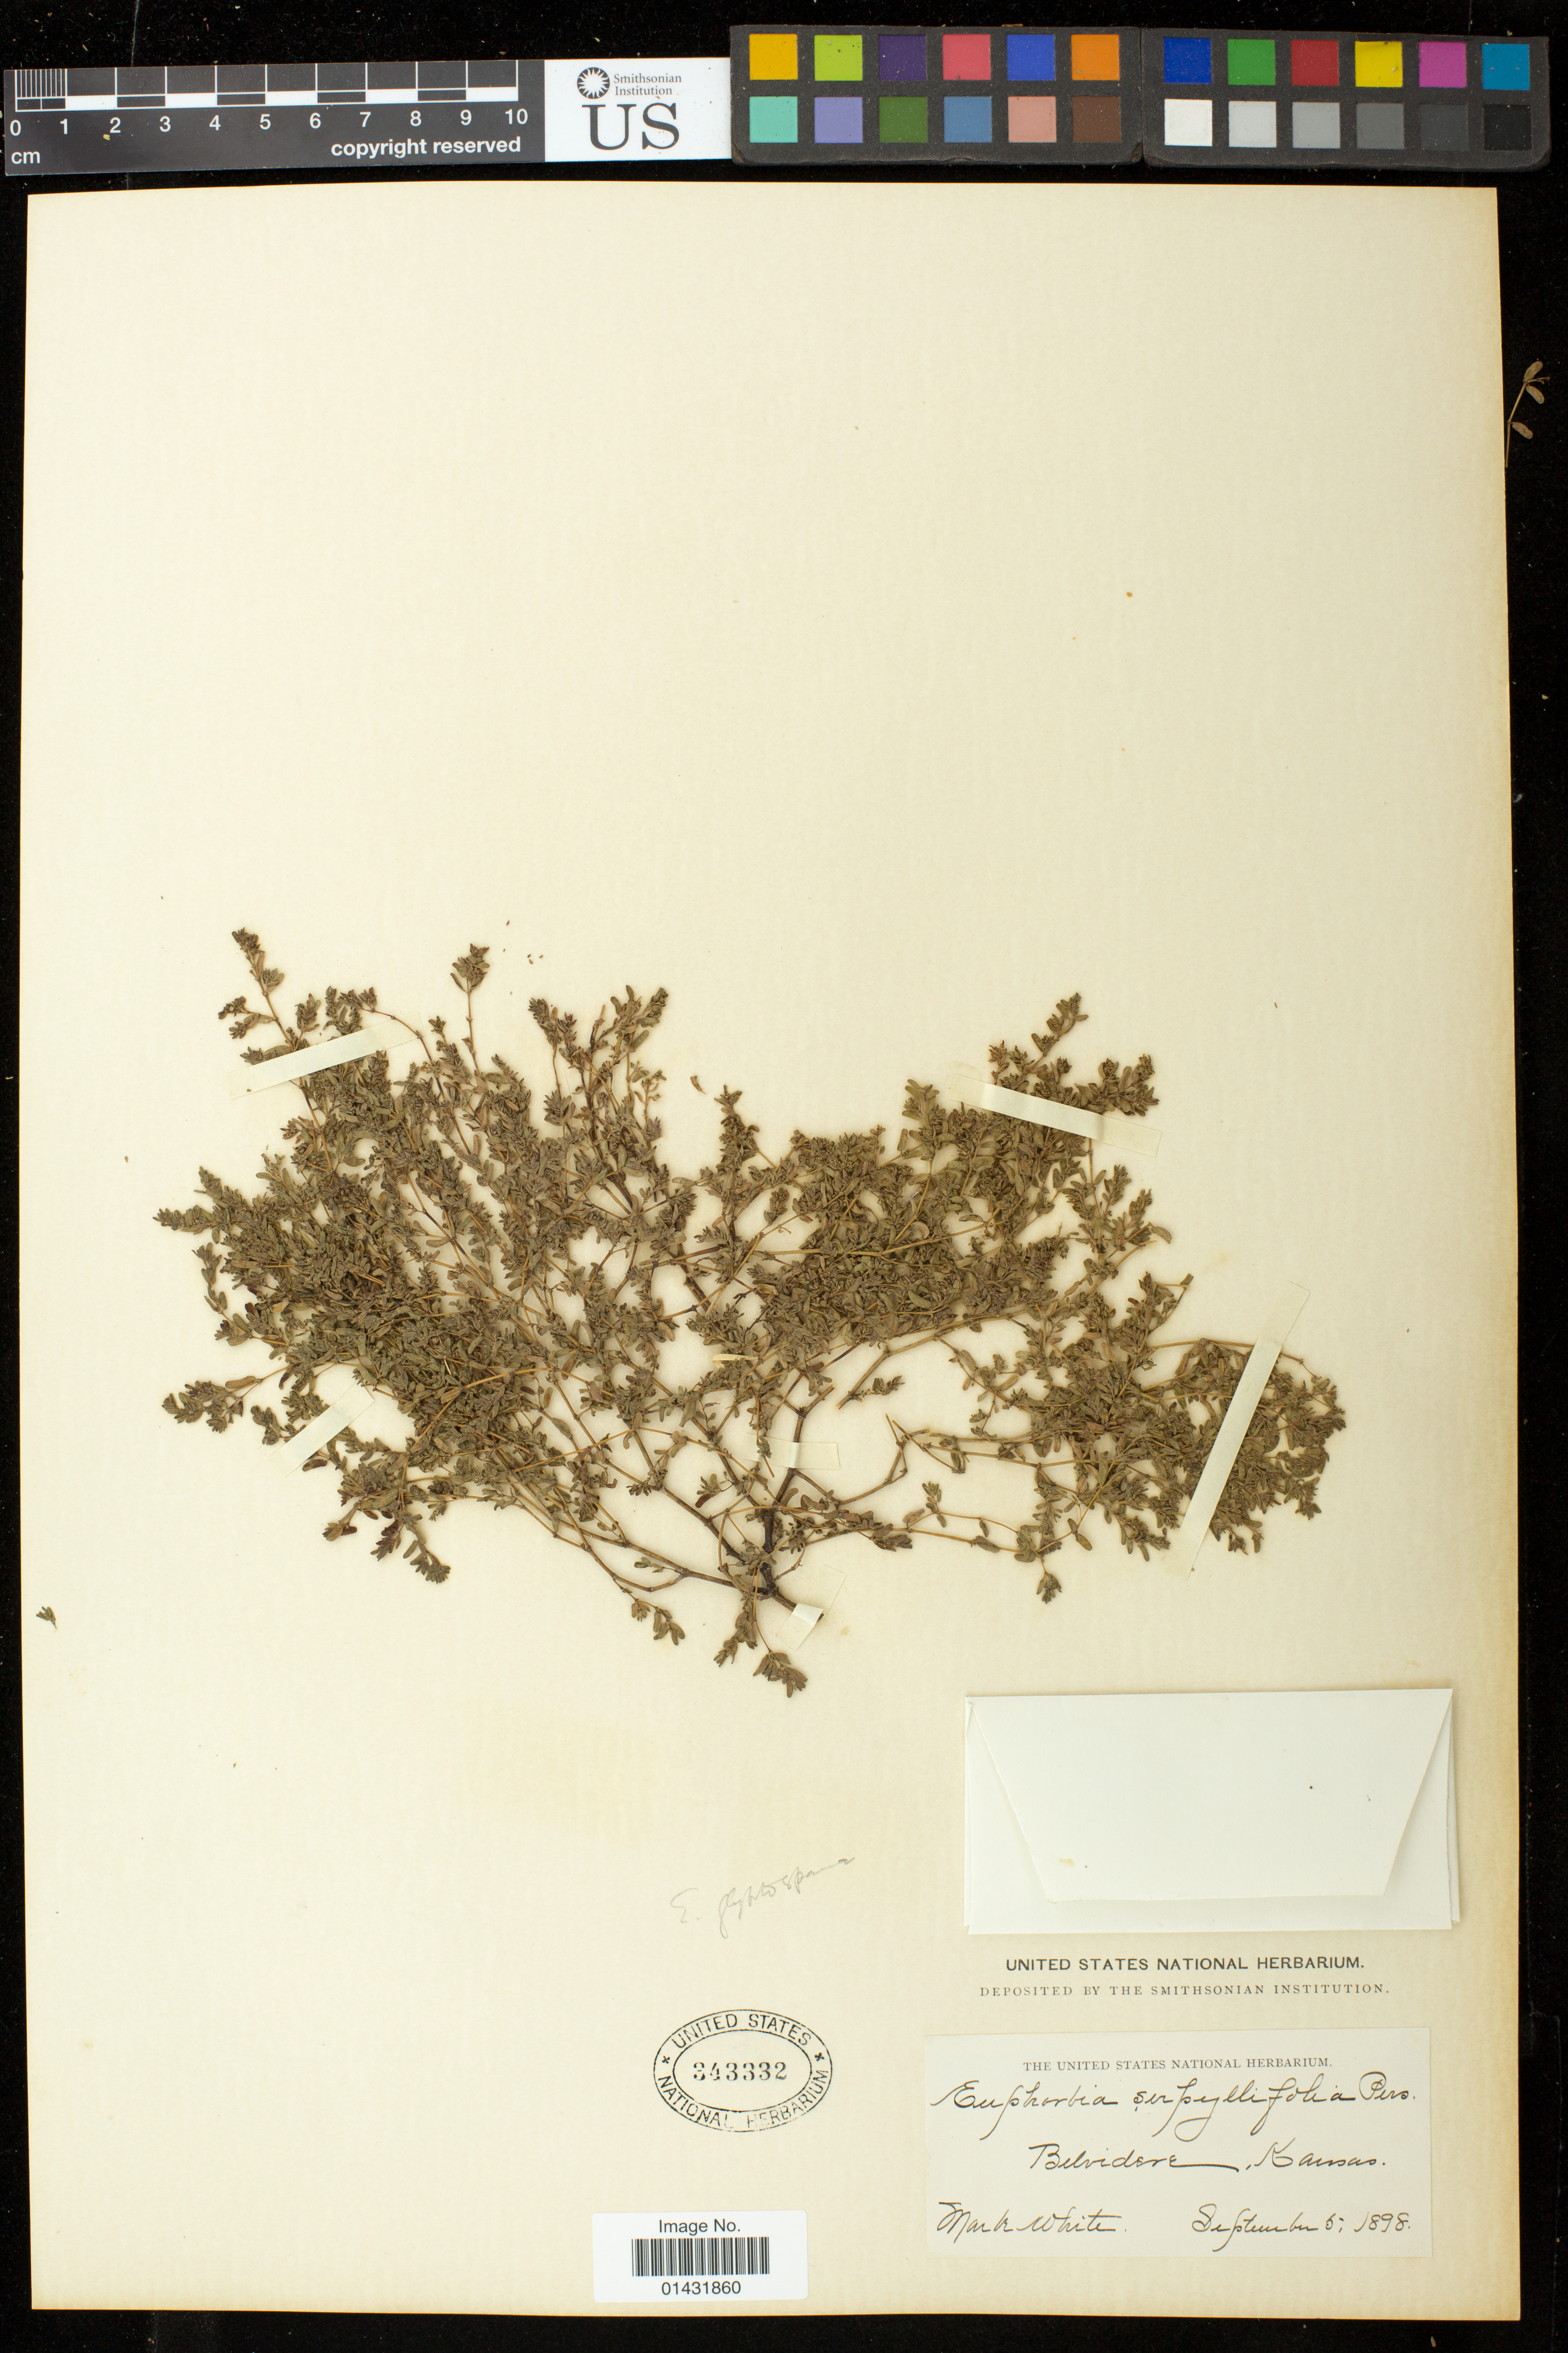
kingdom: Plantae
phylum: Tracheophyta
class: Magnoliopsida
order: Malpighiales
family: Euphorbiaceae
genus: Euphorbia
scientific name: Euphorbia glyptosperma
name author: Engelm.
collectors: M. White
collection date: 1898-09-05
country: United States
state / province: Kansas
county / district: Kiowa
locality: Belvidere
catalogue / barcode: US 343332